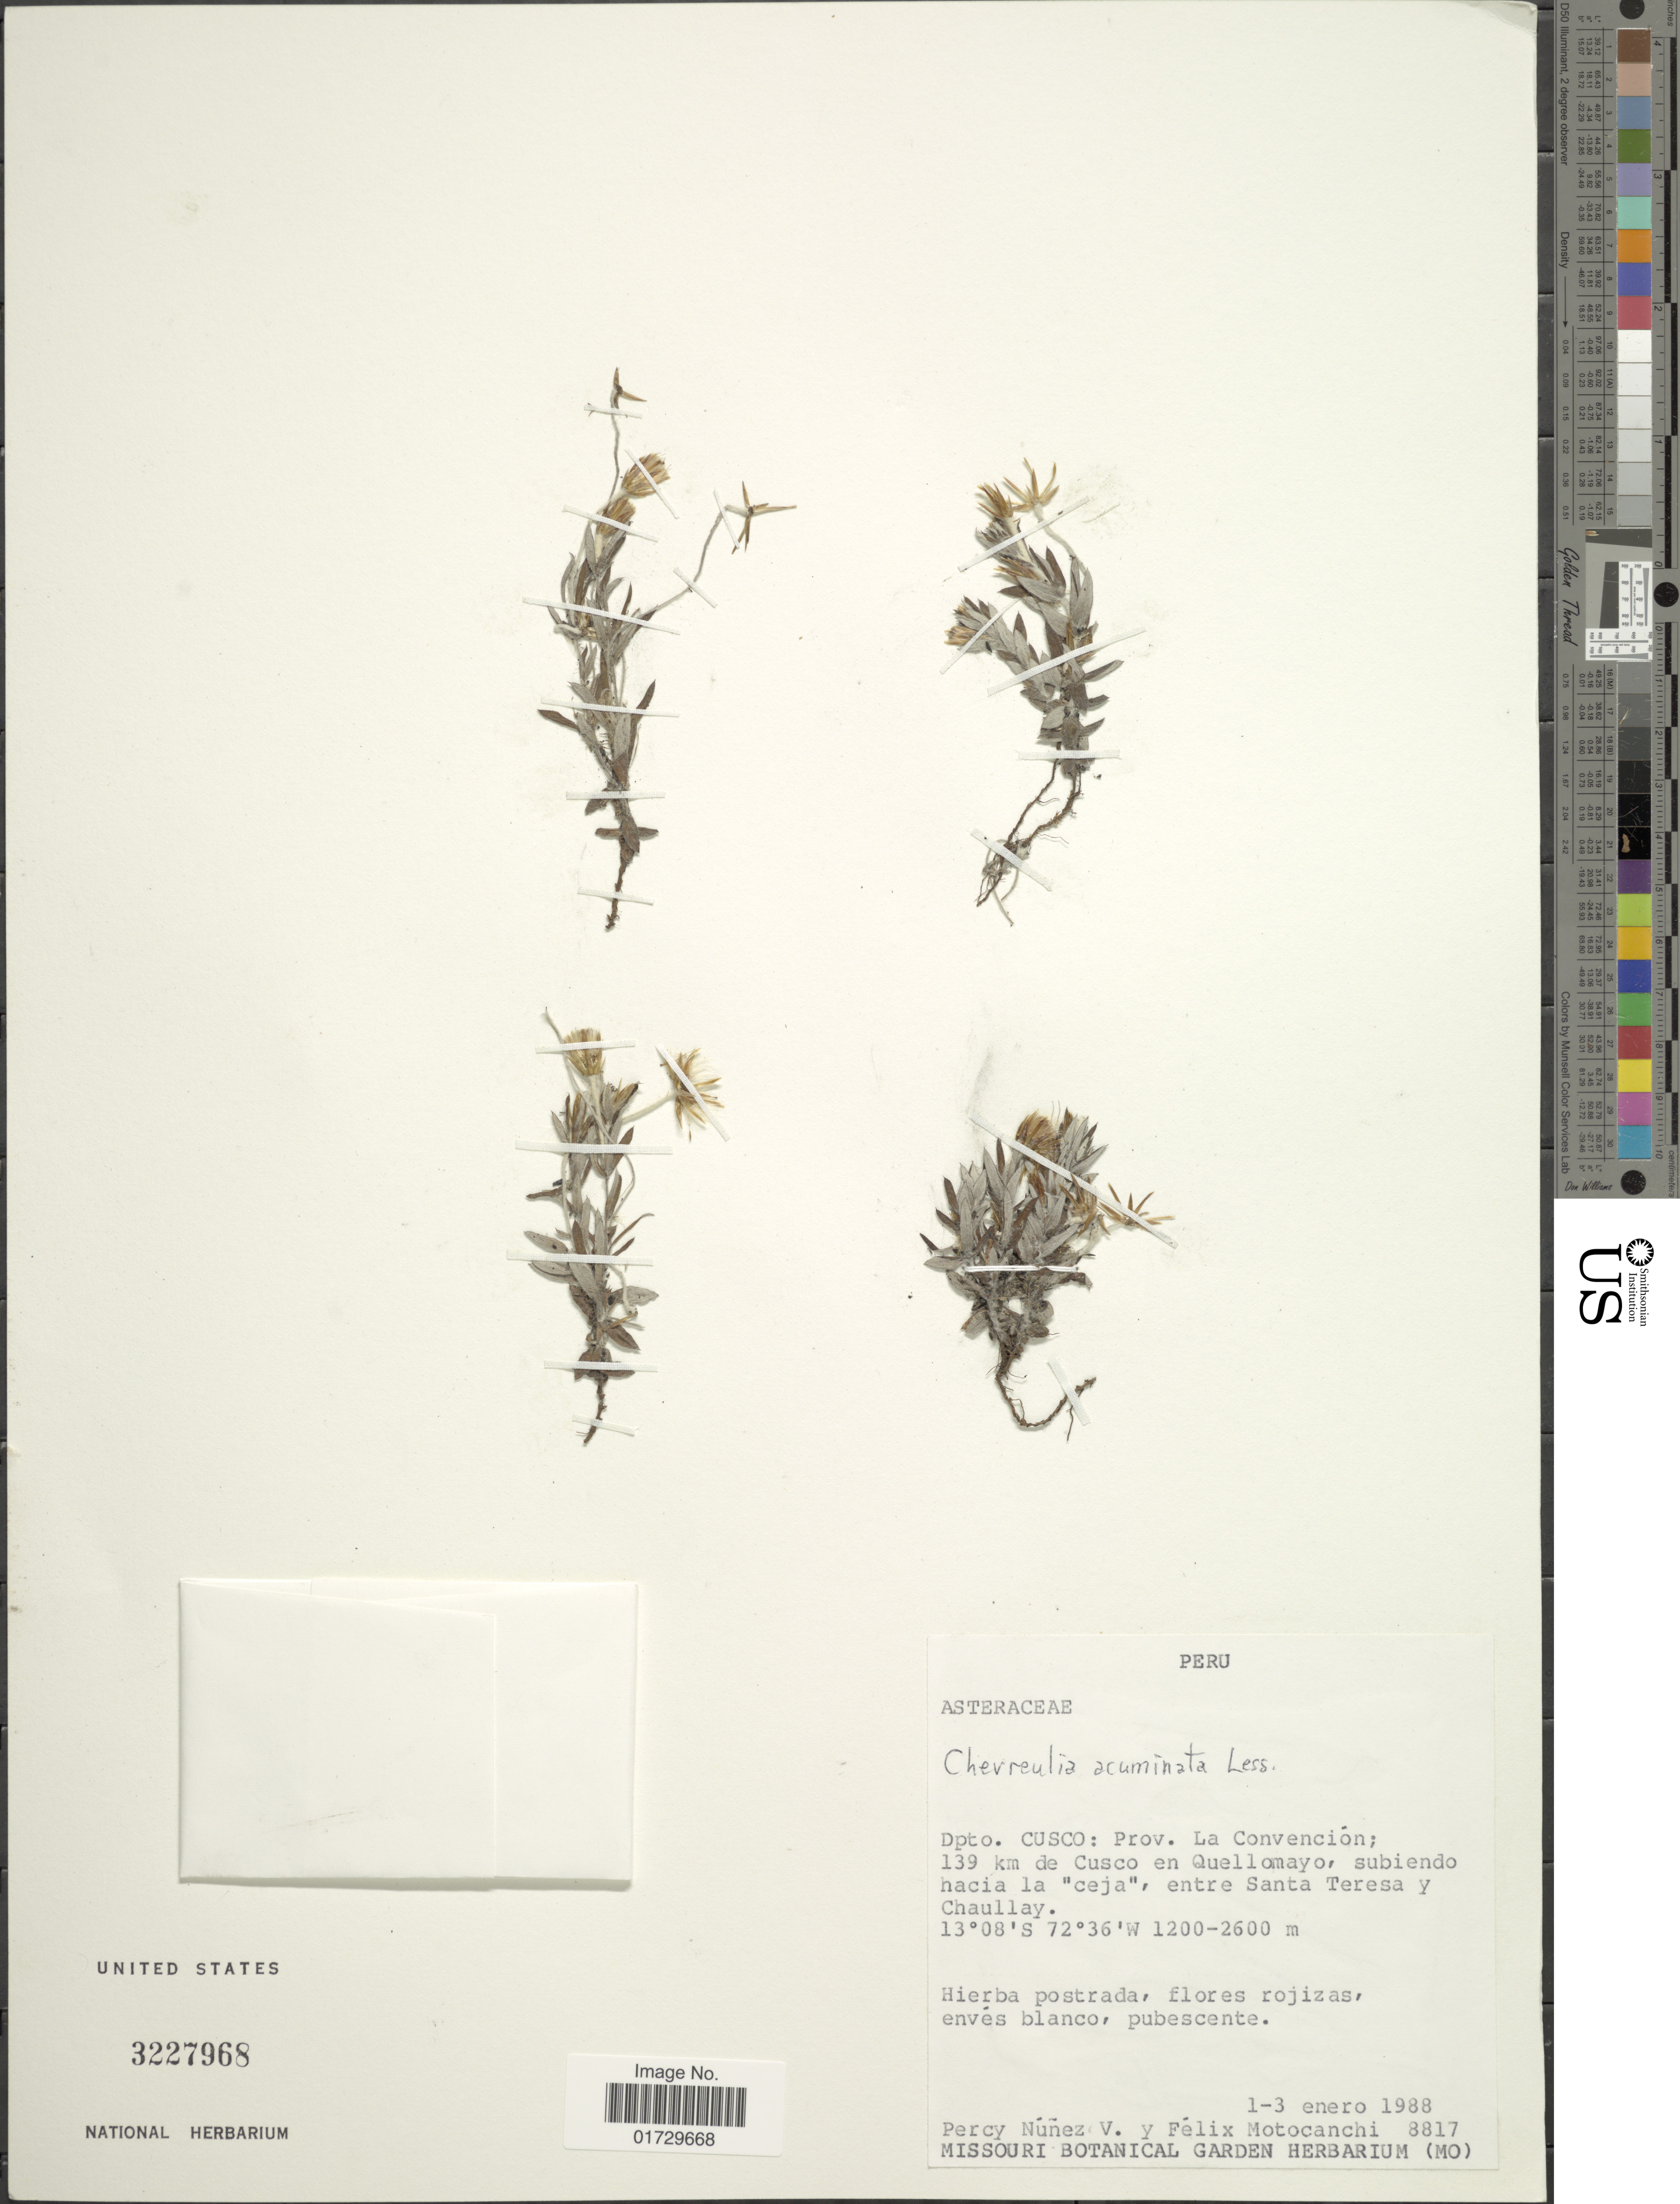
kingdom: Plantae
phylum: Tracheophyta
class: Magnoliopsida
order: Asterales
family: Asteraceae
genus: Chevreulia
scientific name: Chevreulia acuminata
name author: Less.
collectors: P. Nuñez V. & F. Motocanchi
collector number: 8817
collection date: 1988-01-01/1988-01-03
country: Peru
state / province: Cusco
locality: Prov. La Convencion; 139 km de Cusco en Quellomayo, subiendo hacia la "ceja", entre San Teresa y Chaullay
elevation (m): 1200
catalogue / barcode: US 3227968